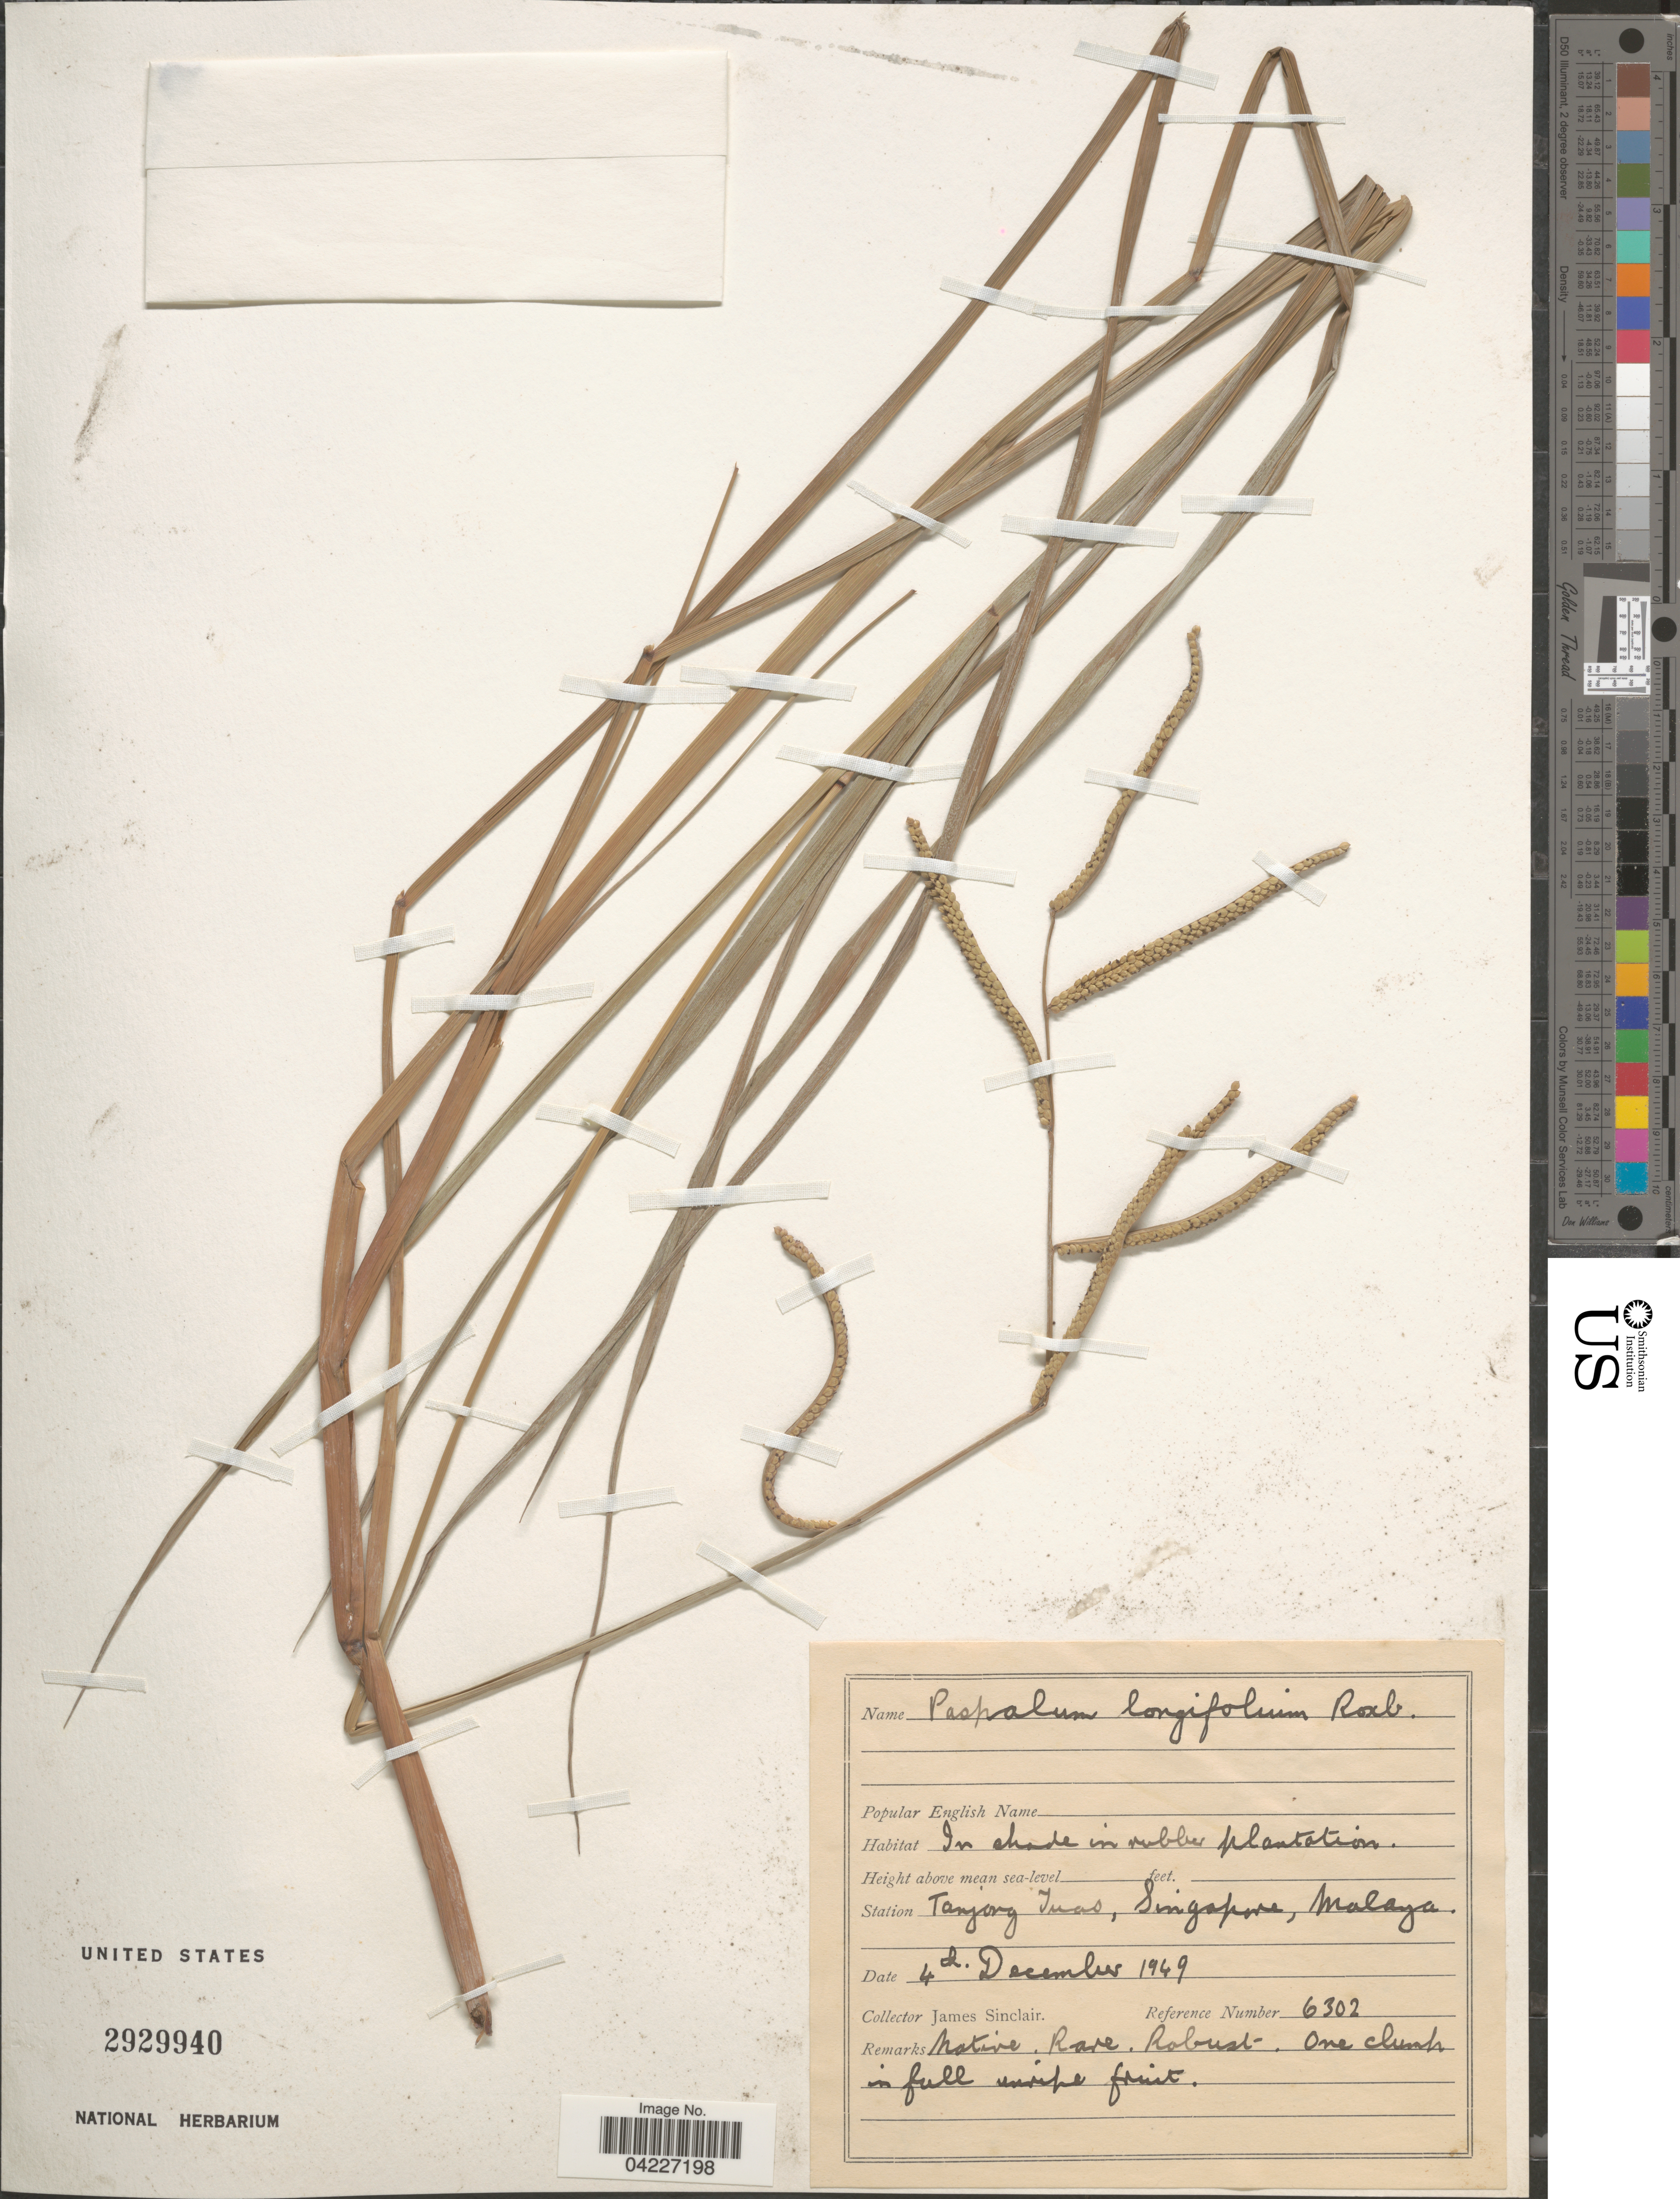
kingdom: Plantae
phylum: Tracheophyta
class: Liliopsida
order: Poales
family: Poaceae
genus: Paspalum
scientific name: Paspalum longifolium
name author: Roxb.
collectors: J. Sinclair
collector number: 6302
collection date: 1949-12-04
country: Singapore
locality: Station Tanjong Tuas, Malaya.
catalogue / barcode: US 2929940